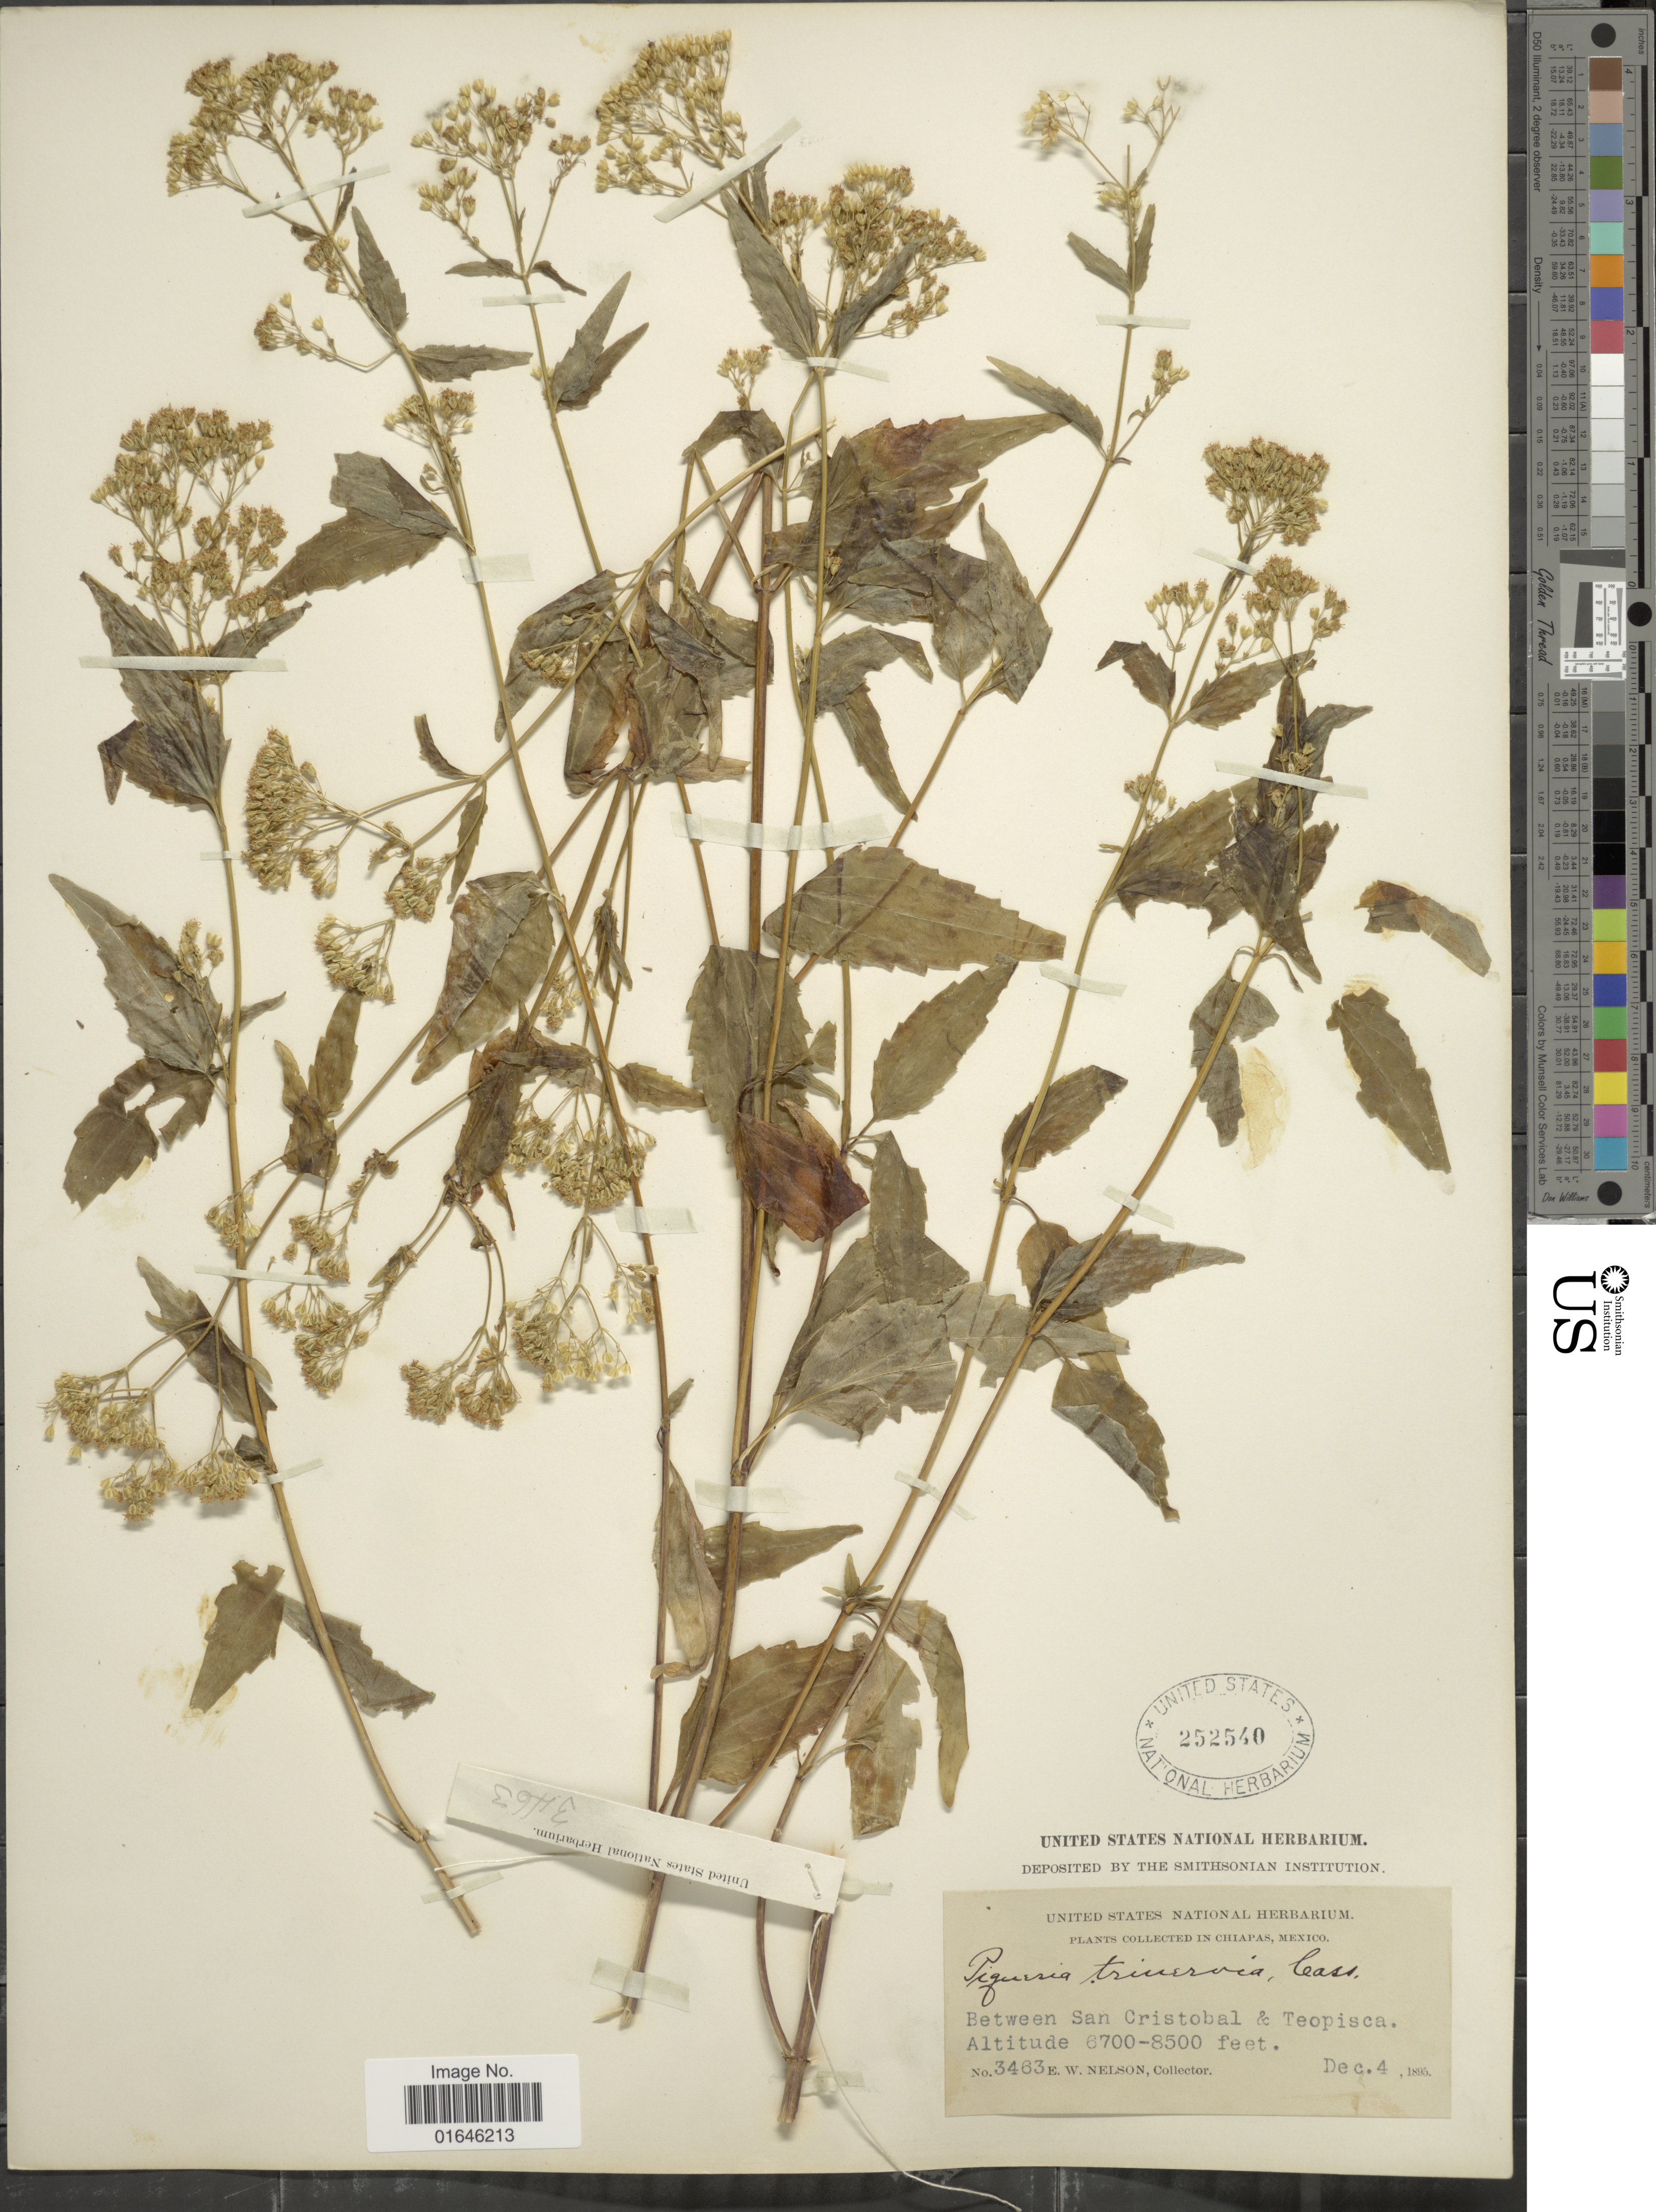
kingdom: Plantae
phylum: Tracheophyta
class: Magnoliopsida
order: Asterales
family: Asteraceae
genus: Piqueria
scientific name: Piqueria trinervia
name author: Cav.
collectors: E. W. Nelson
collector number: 3463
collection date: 1895-12-01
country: Mexico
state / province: Chiapas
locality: Between San Cristobal & Teopisca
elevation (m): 2042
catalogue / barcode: US 252540